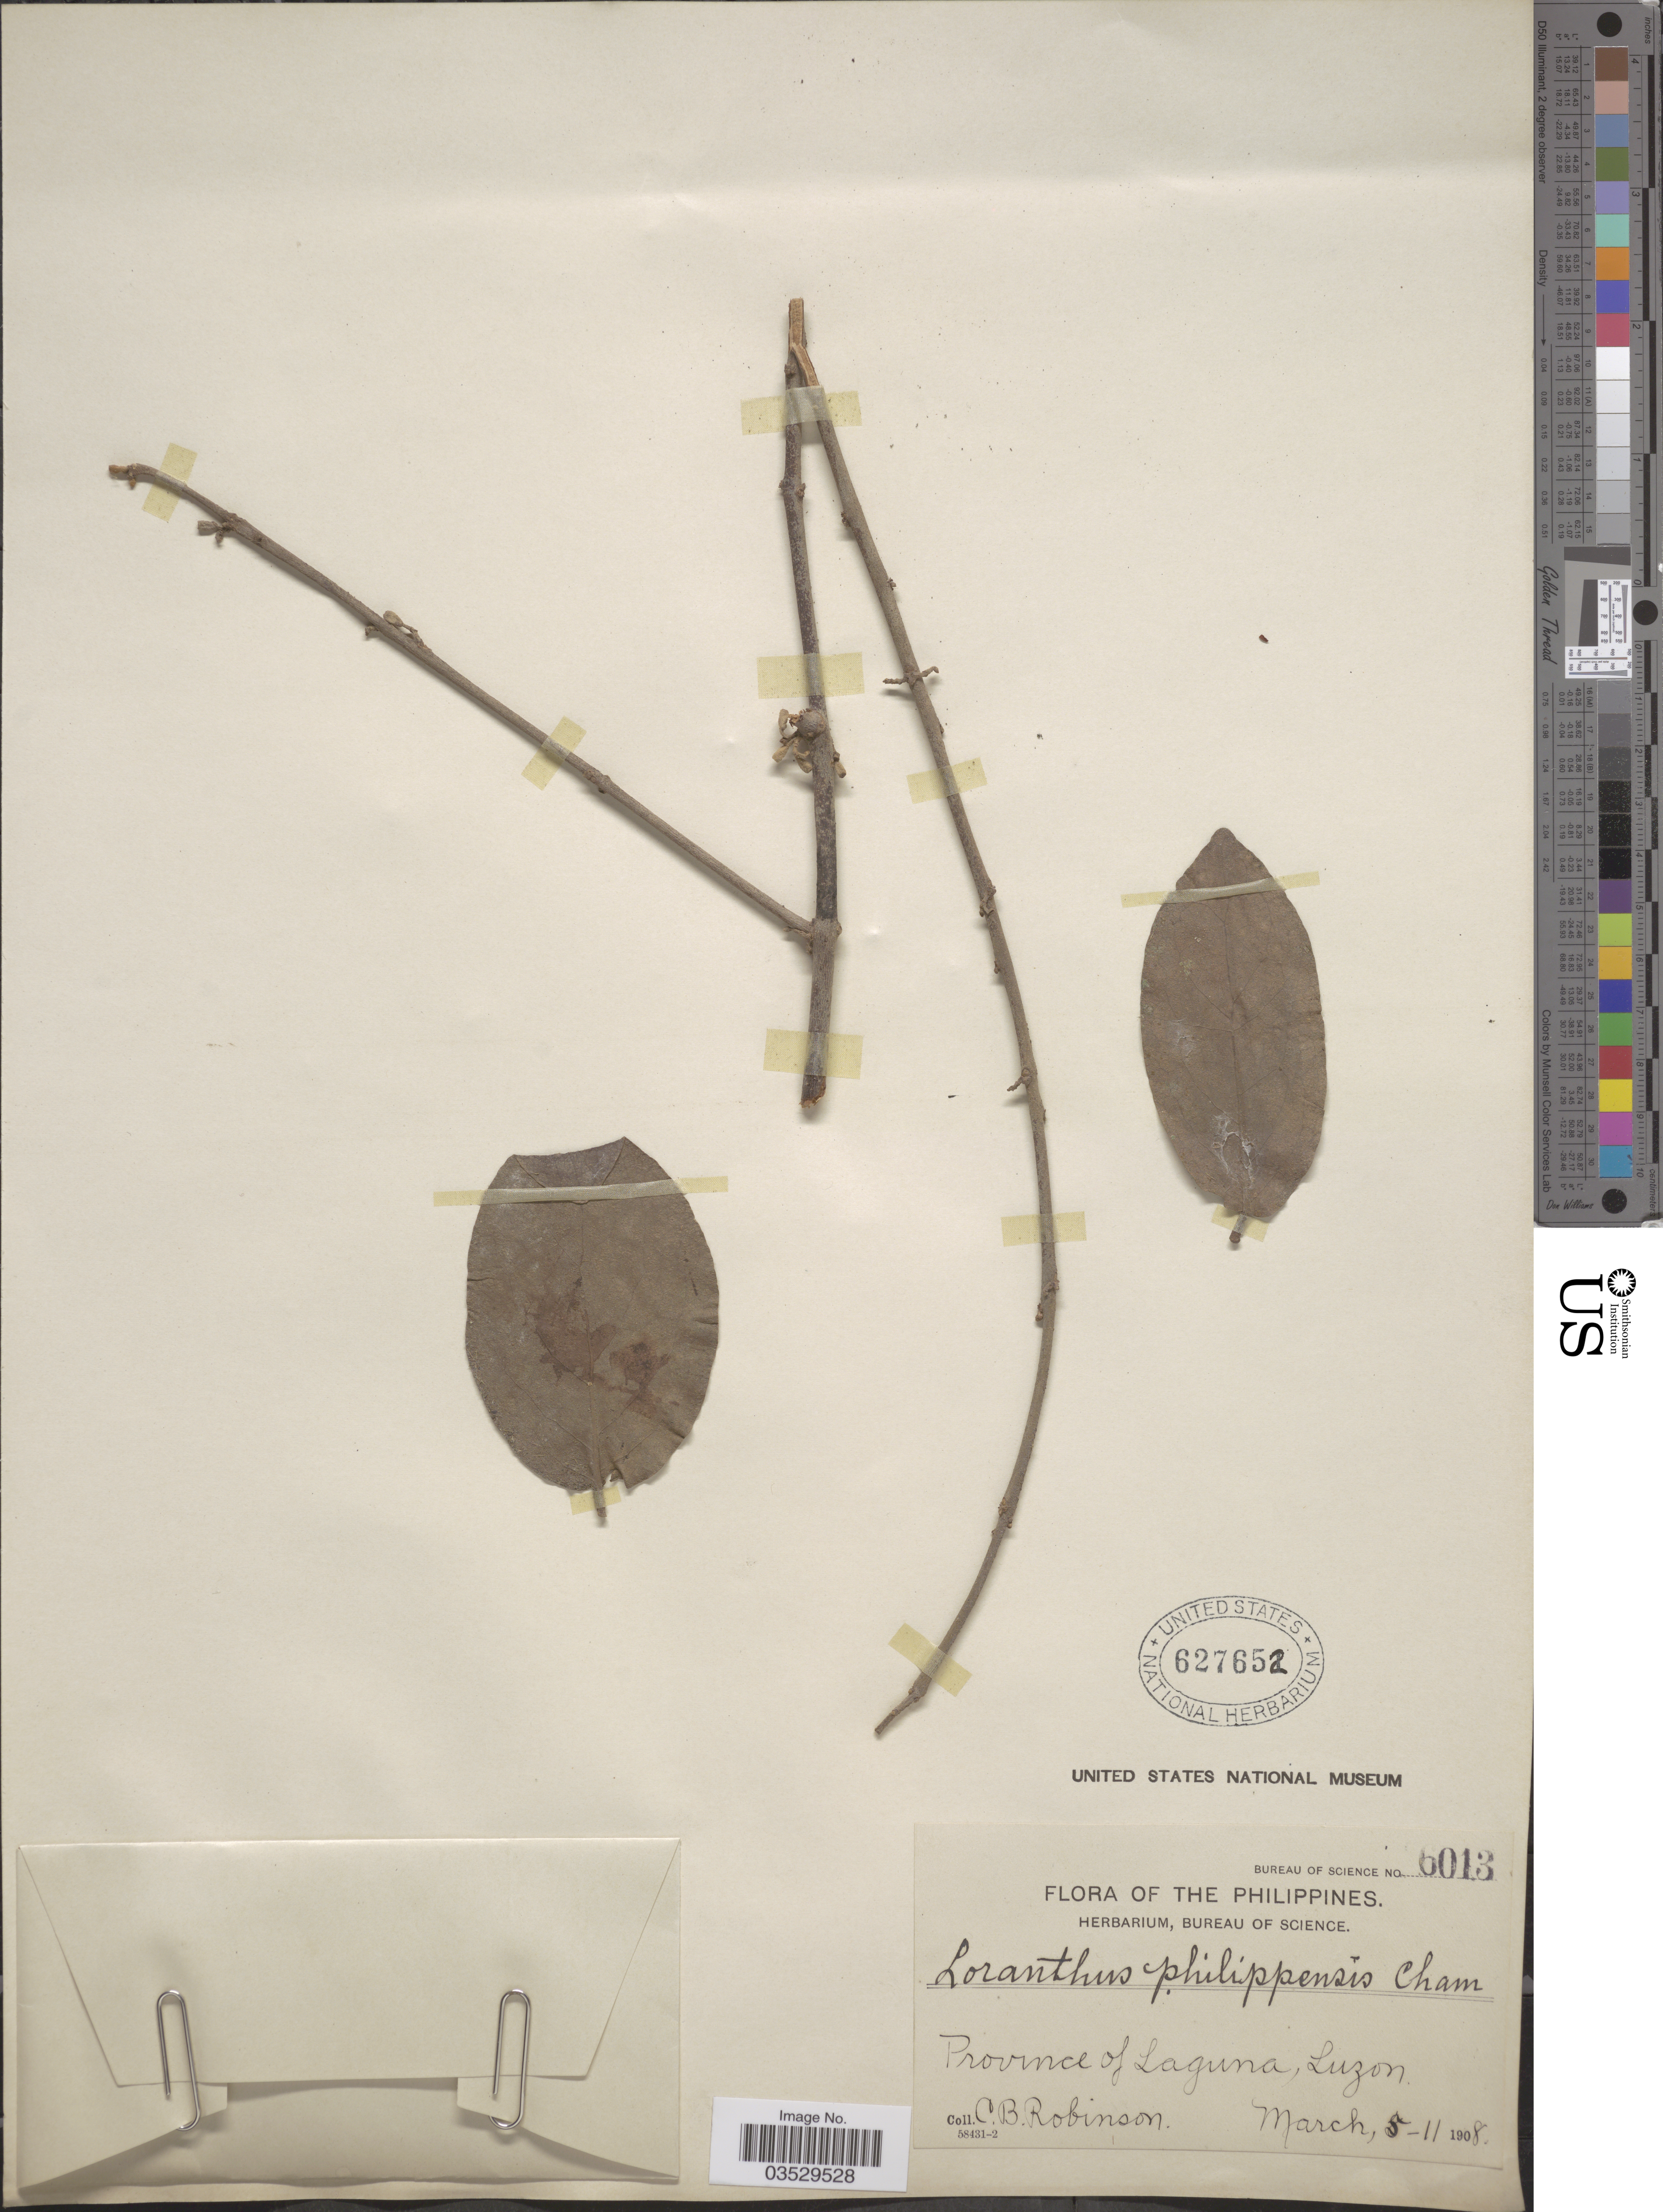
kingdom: Plantae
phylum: Tracheophyta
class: Magnoliopsida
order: Santalales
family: Loranthaceae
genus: Scurrula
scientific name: Scurrula atropurpurea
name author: (Blume) Danser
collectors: C. Robinson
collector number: Bureau of Science 6013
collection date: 1908-03-05/1908-03-11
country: Philippines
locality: Province of Laguna Luzon.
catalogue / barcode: US 627652